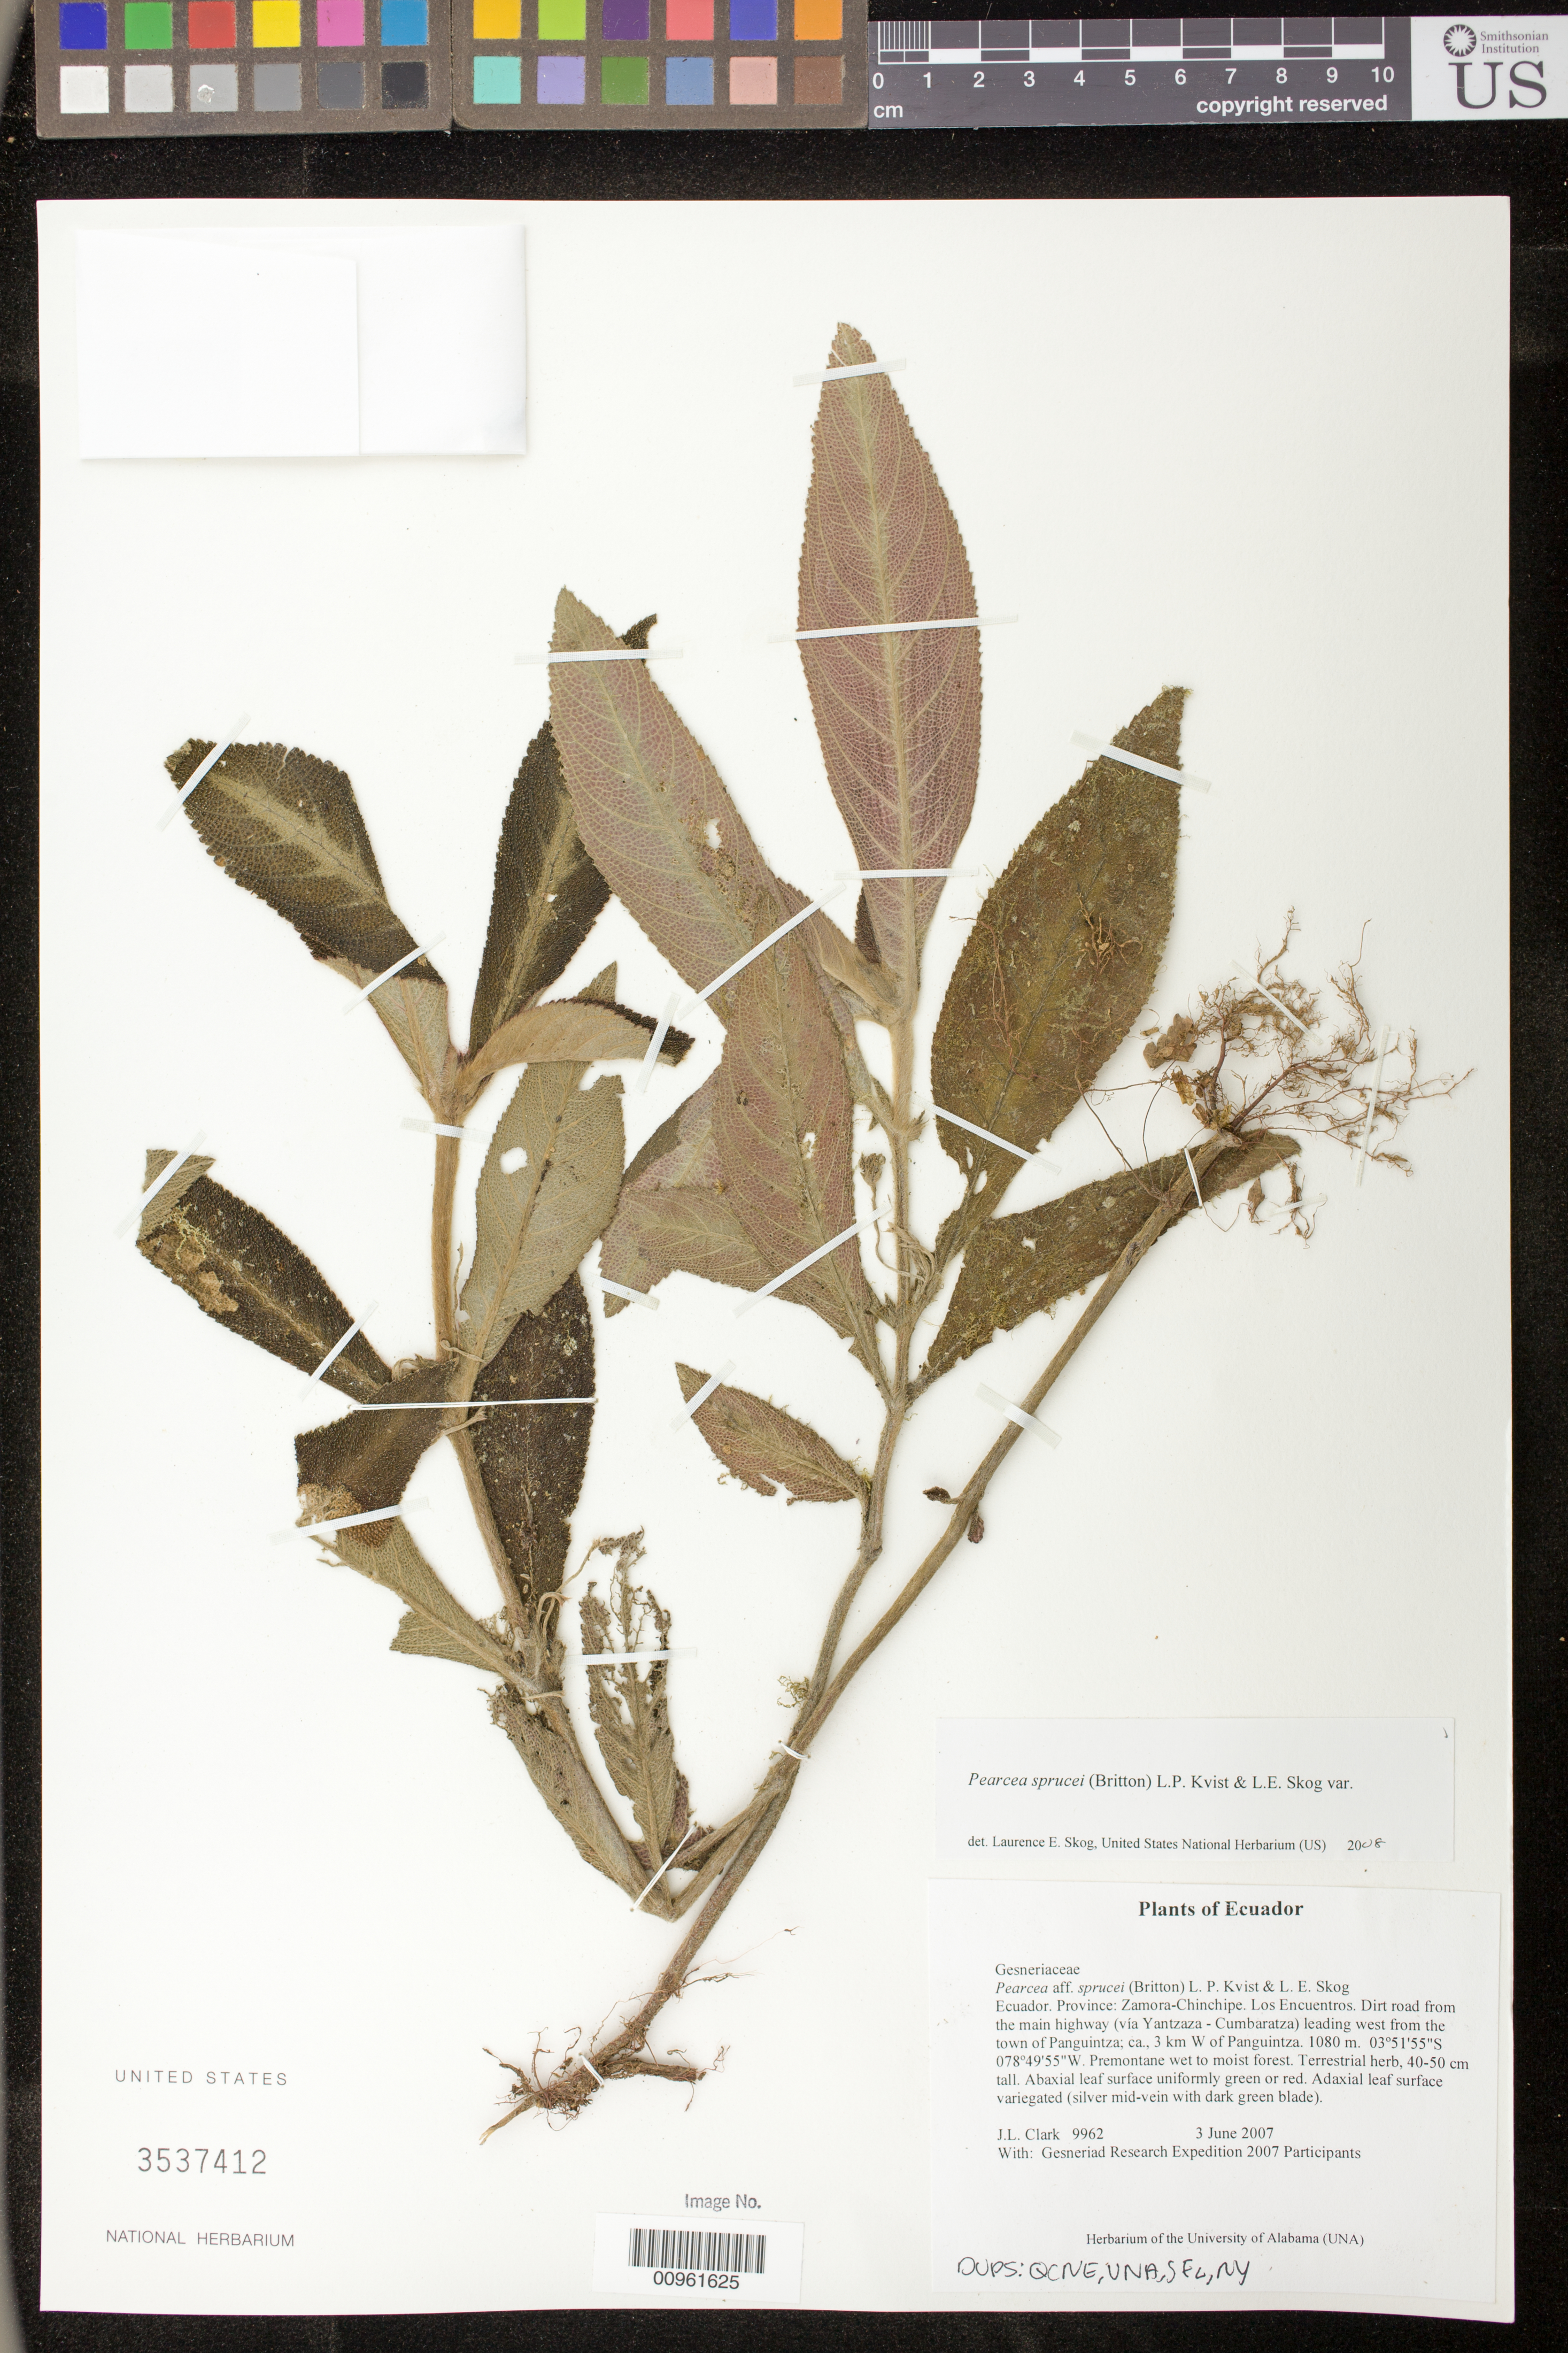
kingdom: Plantae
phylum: Tracheophyta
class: Magnoliopsida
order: Lamiales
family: Gesneriaceae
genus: Pearcea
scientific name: Pearcea sprucei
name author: (Britton) L.P. Kvist & L.E. Skog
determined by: Skog, Laurence E.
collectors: J. L. Clark & Gesneriad Research Expedition 2007 Participants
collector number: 9962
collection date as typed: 03 Jun 2007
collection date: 2007-06-03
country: Ecuador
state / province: Zamora-Chinchipe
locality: Los Encuentros. Dirt road from the main highway (vía Yantzaza - Cumbaratza) leading west from the town of Panguintza; ca., 3 km W of Panguintza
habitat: Premontane wet to moist forest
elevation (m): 1080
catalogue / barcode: US 3537412